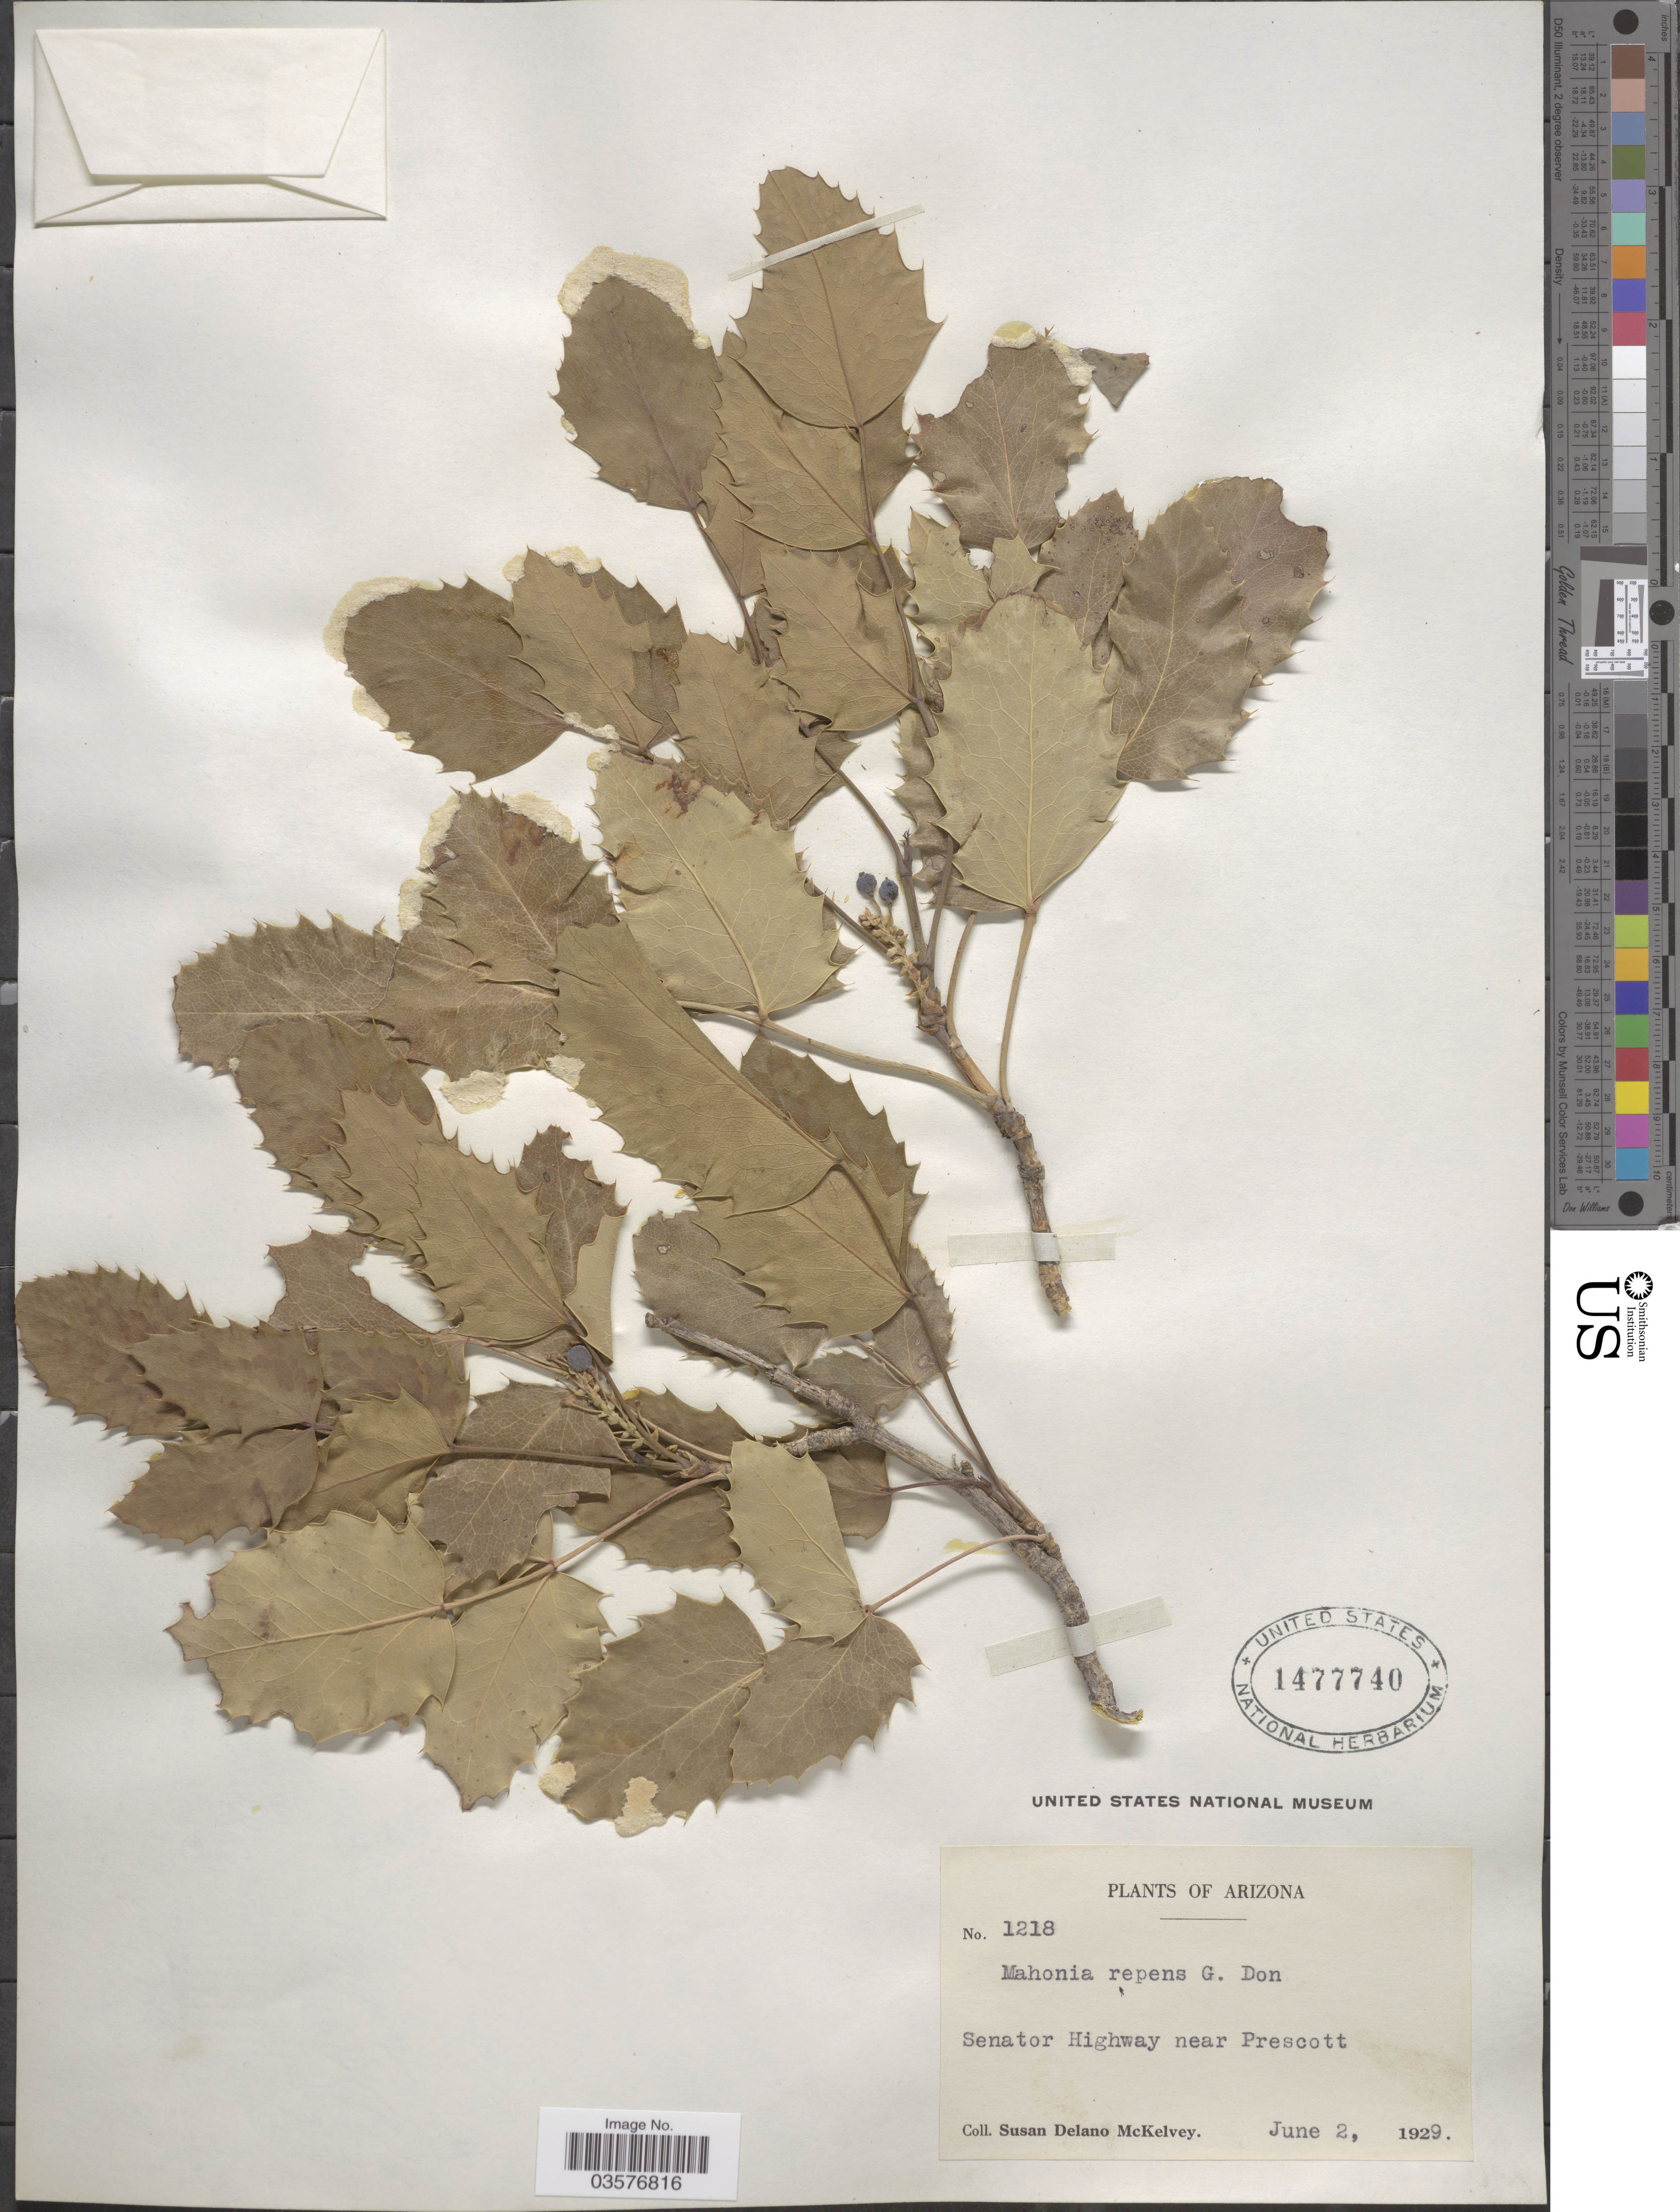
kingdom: Plantae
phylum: Tracheophyta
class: Magnoliopsida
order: Ranunculales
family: Berberidaceae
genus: Mahonia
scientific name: Mahonia repens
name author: (Lindl.) G. Don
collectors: S. A. McKelvey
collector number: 1218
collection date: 1929-06-02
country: United States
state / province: Arizona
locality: Senator Highway near Prescott.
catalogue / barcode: US 1477740